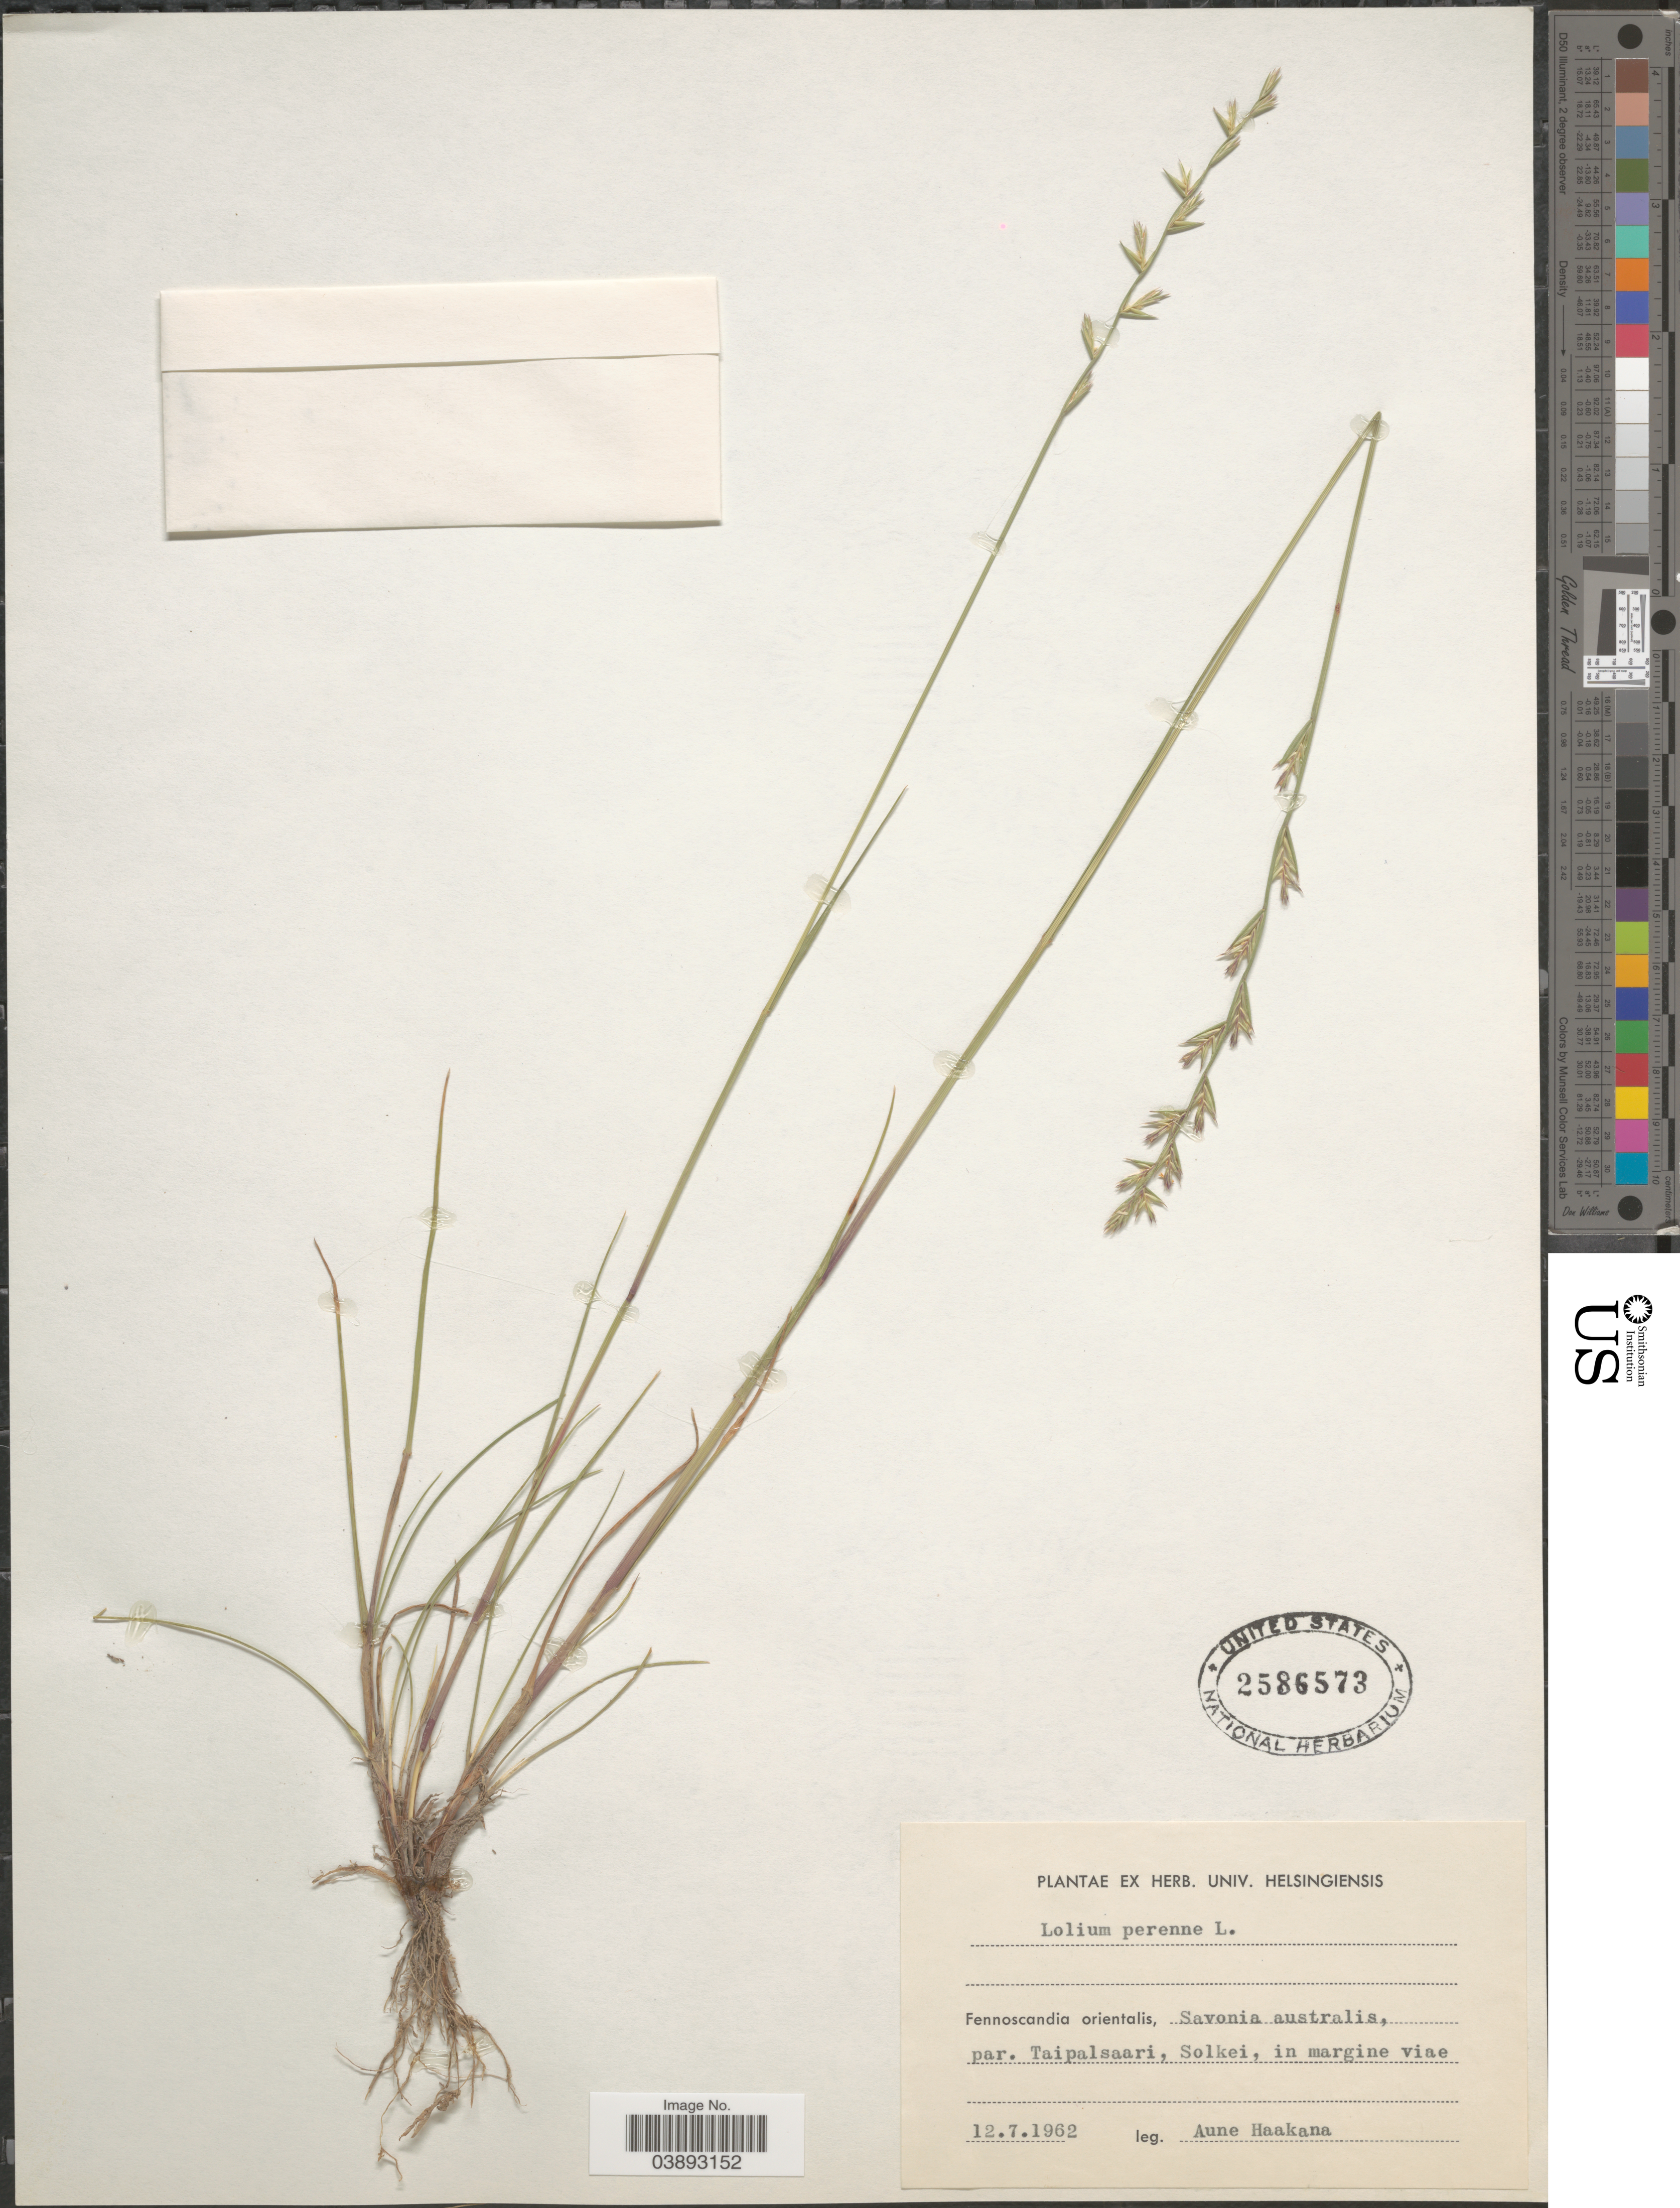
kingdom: Plantae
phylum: Tracheophyta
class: Liliopsida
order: Poales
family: Poaceae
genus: Lolium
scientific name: Lolium perenne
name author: L.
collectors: A. Haakana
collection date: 1962-07-12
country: Finland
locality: Fennoscandia orientalis, Savonia australis, par. Taipalsaari, Solkei, in margine viae.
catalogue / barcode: US 2586573